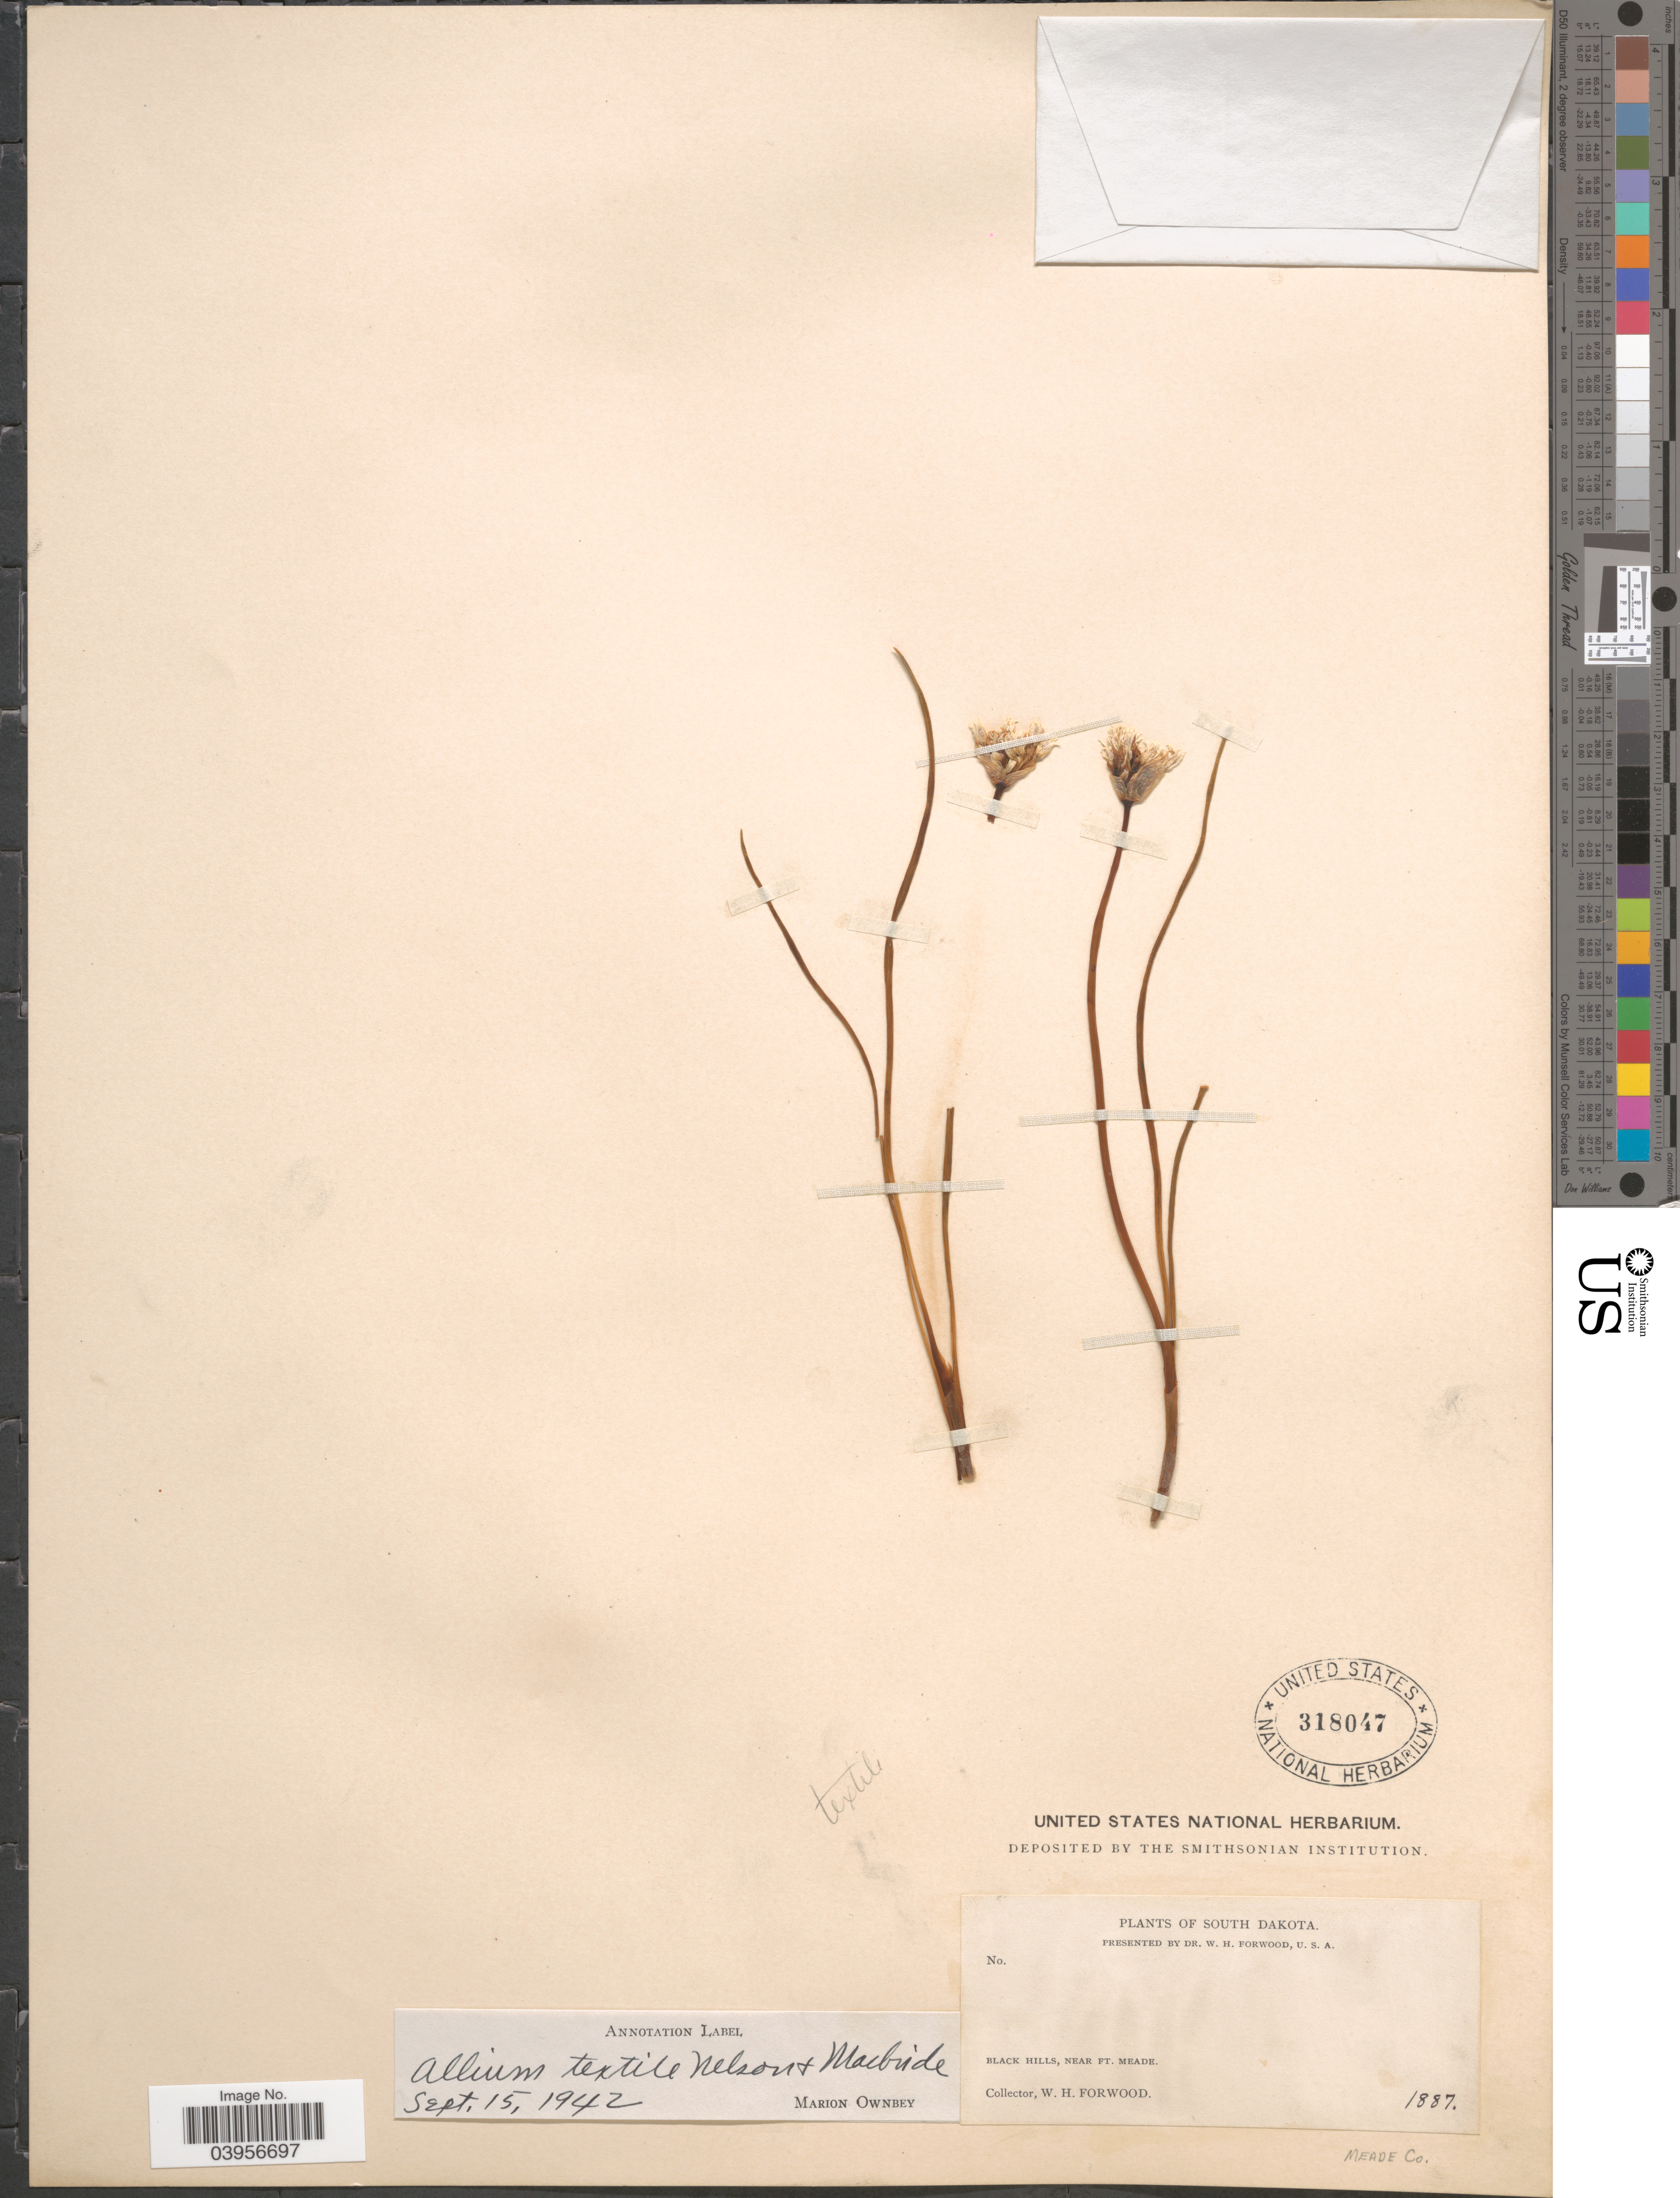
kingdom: Plantae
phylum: Tracheophyta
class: Liliopsida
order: Asparagales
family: Amaryllidaceae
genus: Allium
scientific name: Allium textile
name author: A. Nelson & J.F. Macbr.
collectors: W. Forwood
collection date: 1887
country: United States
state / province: South Dakota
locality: Black Hills, near Ft. Meade. Meade Co.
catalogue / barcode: US 318047